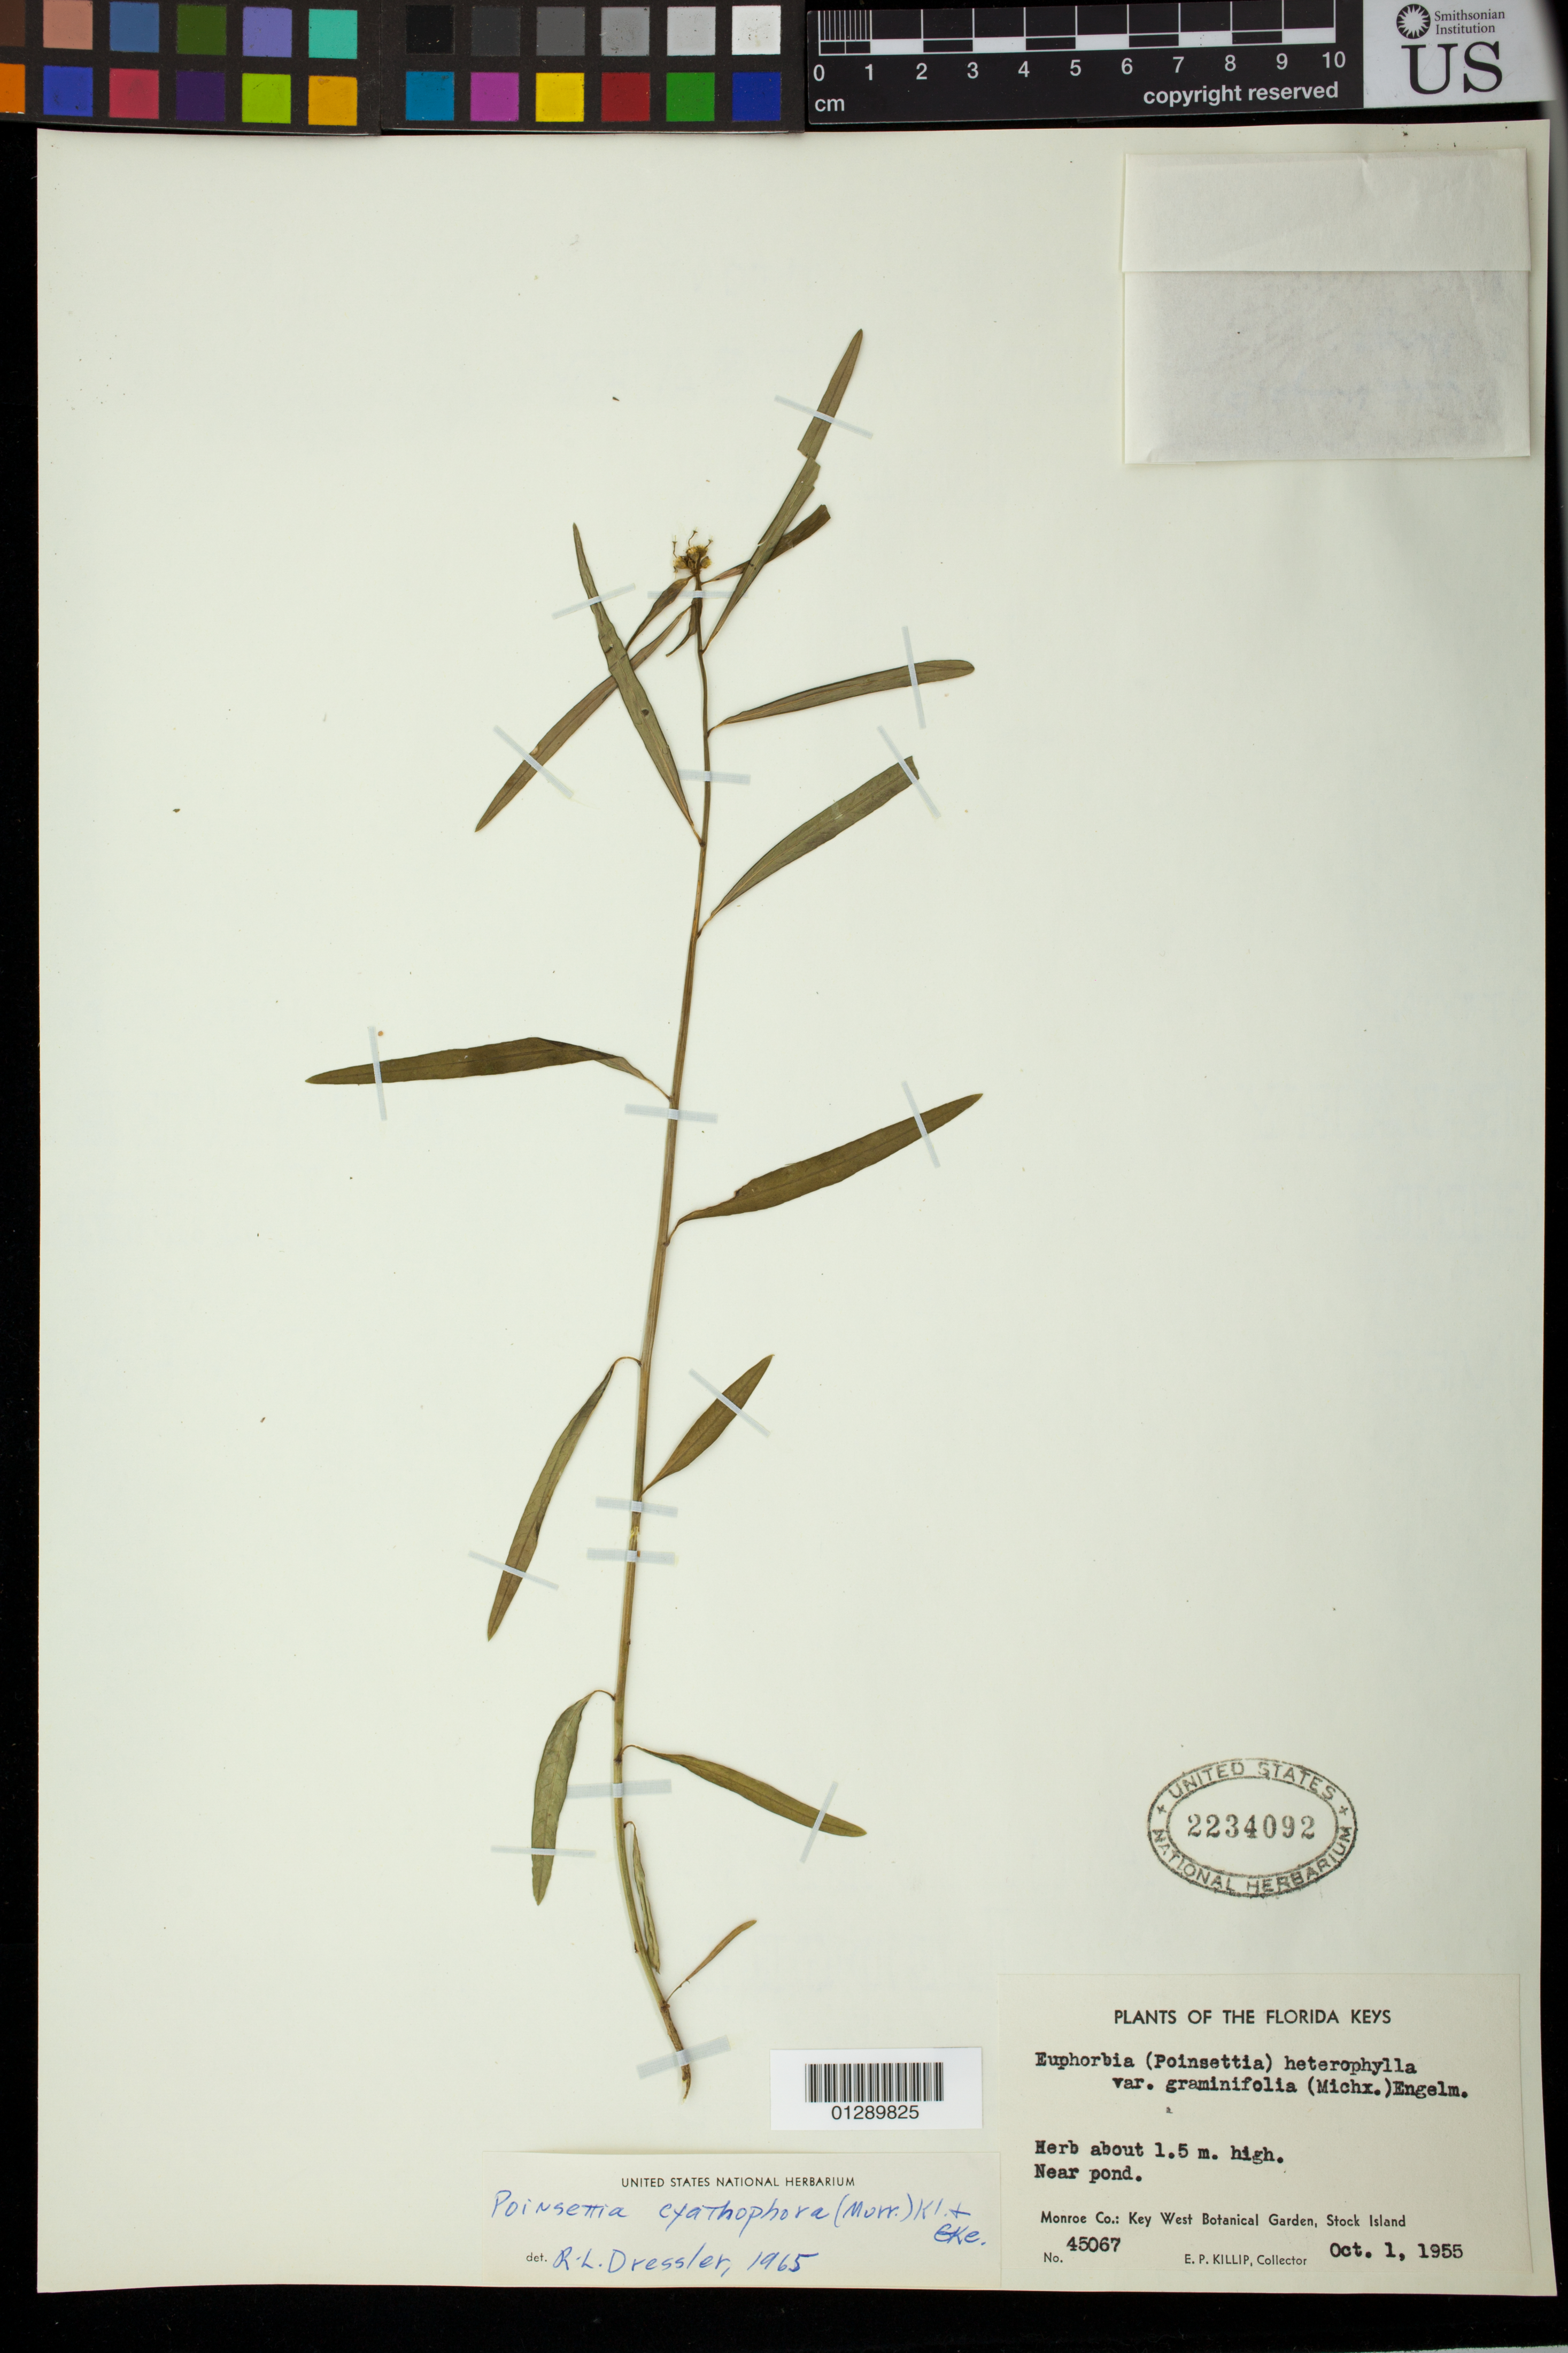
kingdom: Plantae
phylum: Tracheophyta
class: Magnoliopsida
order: Malpighiales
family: Euphorbiaceae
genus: Euphorbia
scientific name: Euphorbia heterophylla var. cyathophora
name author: (Murr.) Griseb.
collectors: E. P. Killip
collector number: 45067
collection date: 1955-10-01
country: United States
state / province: Florida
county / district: Monroe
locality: Near pond.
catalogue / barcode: US 2234092